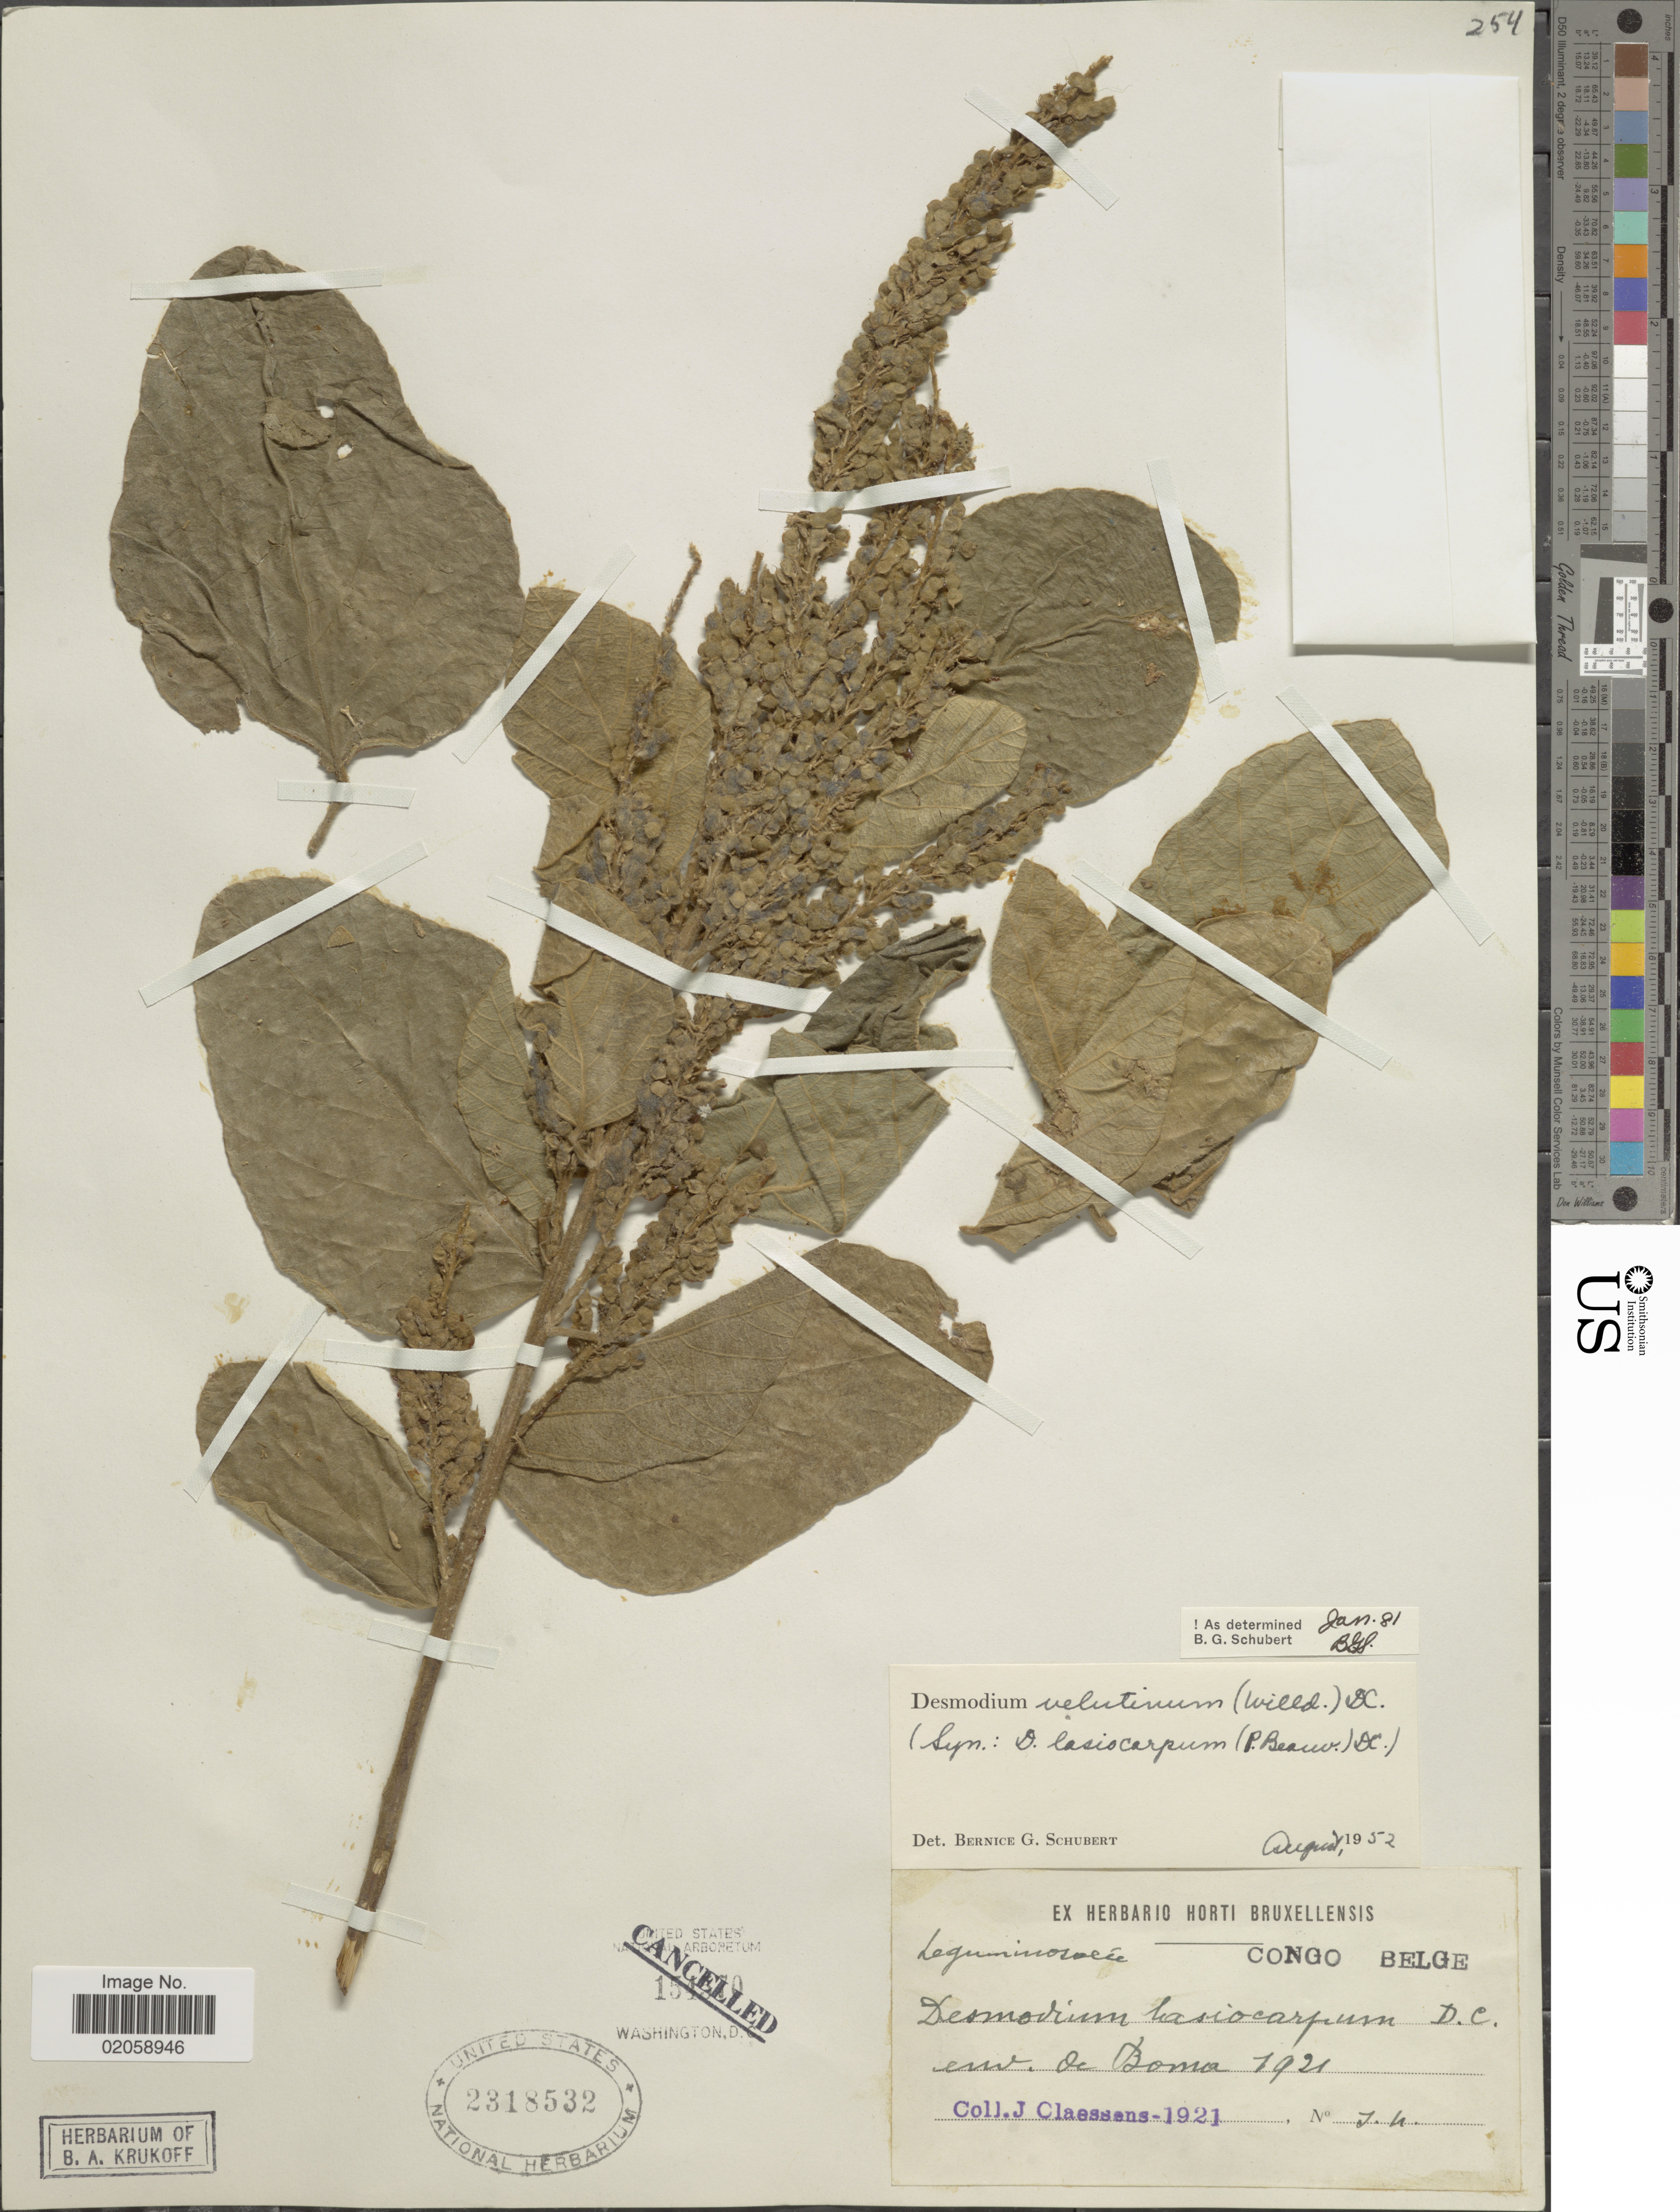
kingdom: Plantae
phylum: Tracheophyta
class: Magnoliopsida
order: Fabales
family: Fabaceae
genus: Polhillides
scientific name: Polhillides velutina subsp. velutina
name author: (Willd.) H. Ohashi & K. Ohashi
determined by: Strong, Mark T., (BOT), Smithsonian Institution - National Museum of Natural History (UNITED STATES)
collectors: J. Claessens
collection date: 1921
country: Congo, Democratic Republic of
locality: Congo Belge. Env. de Boma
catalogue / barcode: US 2318532